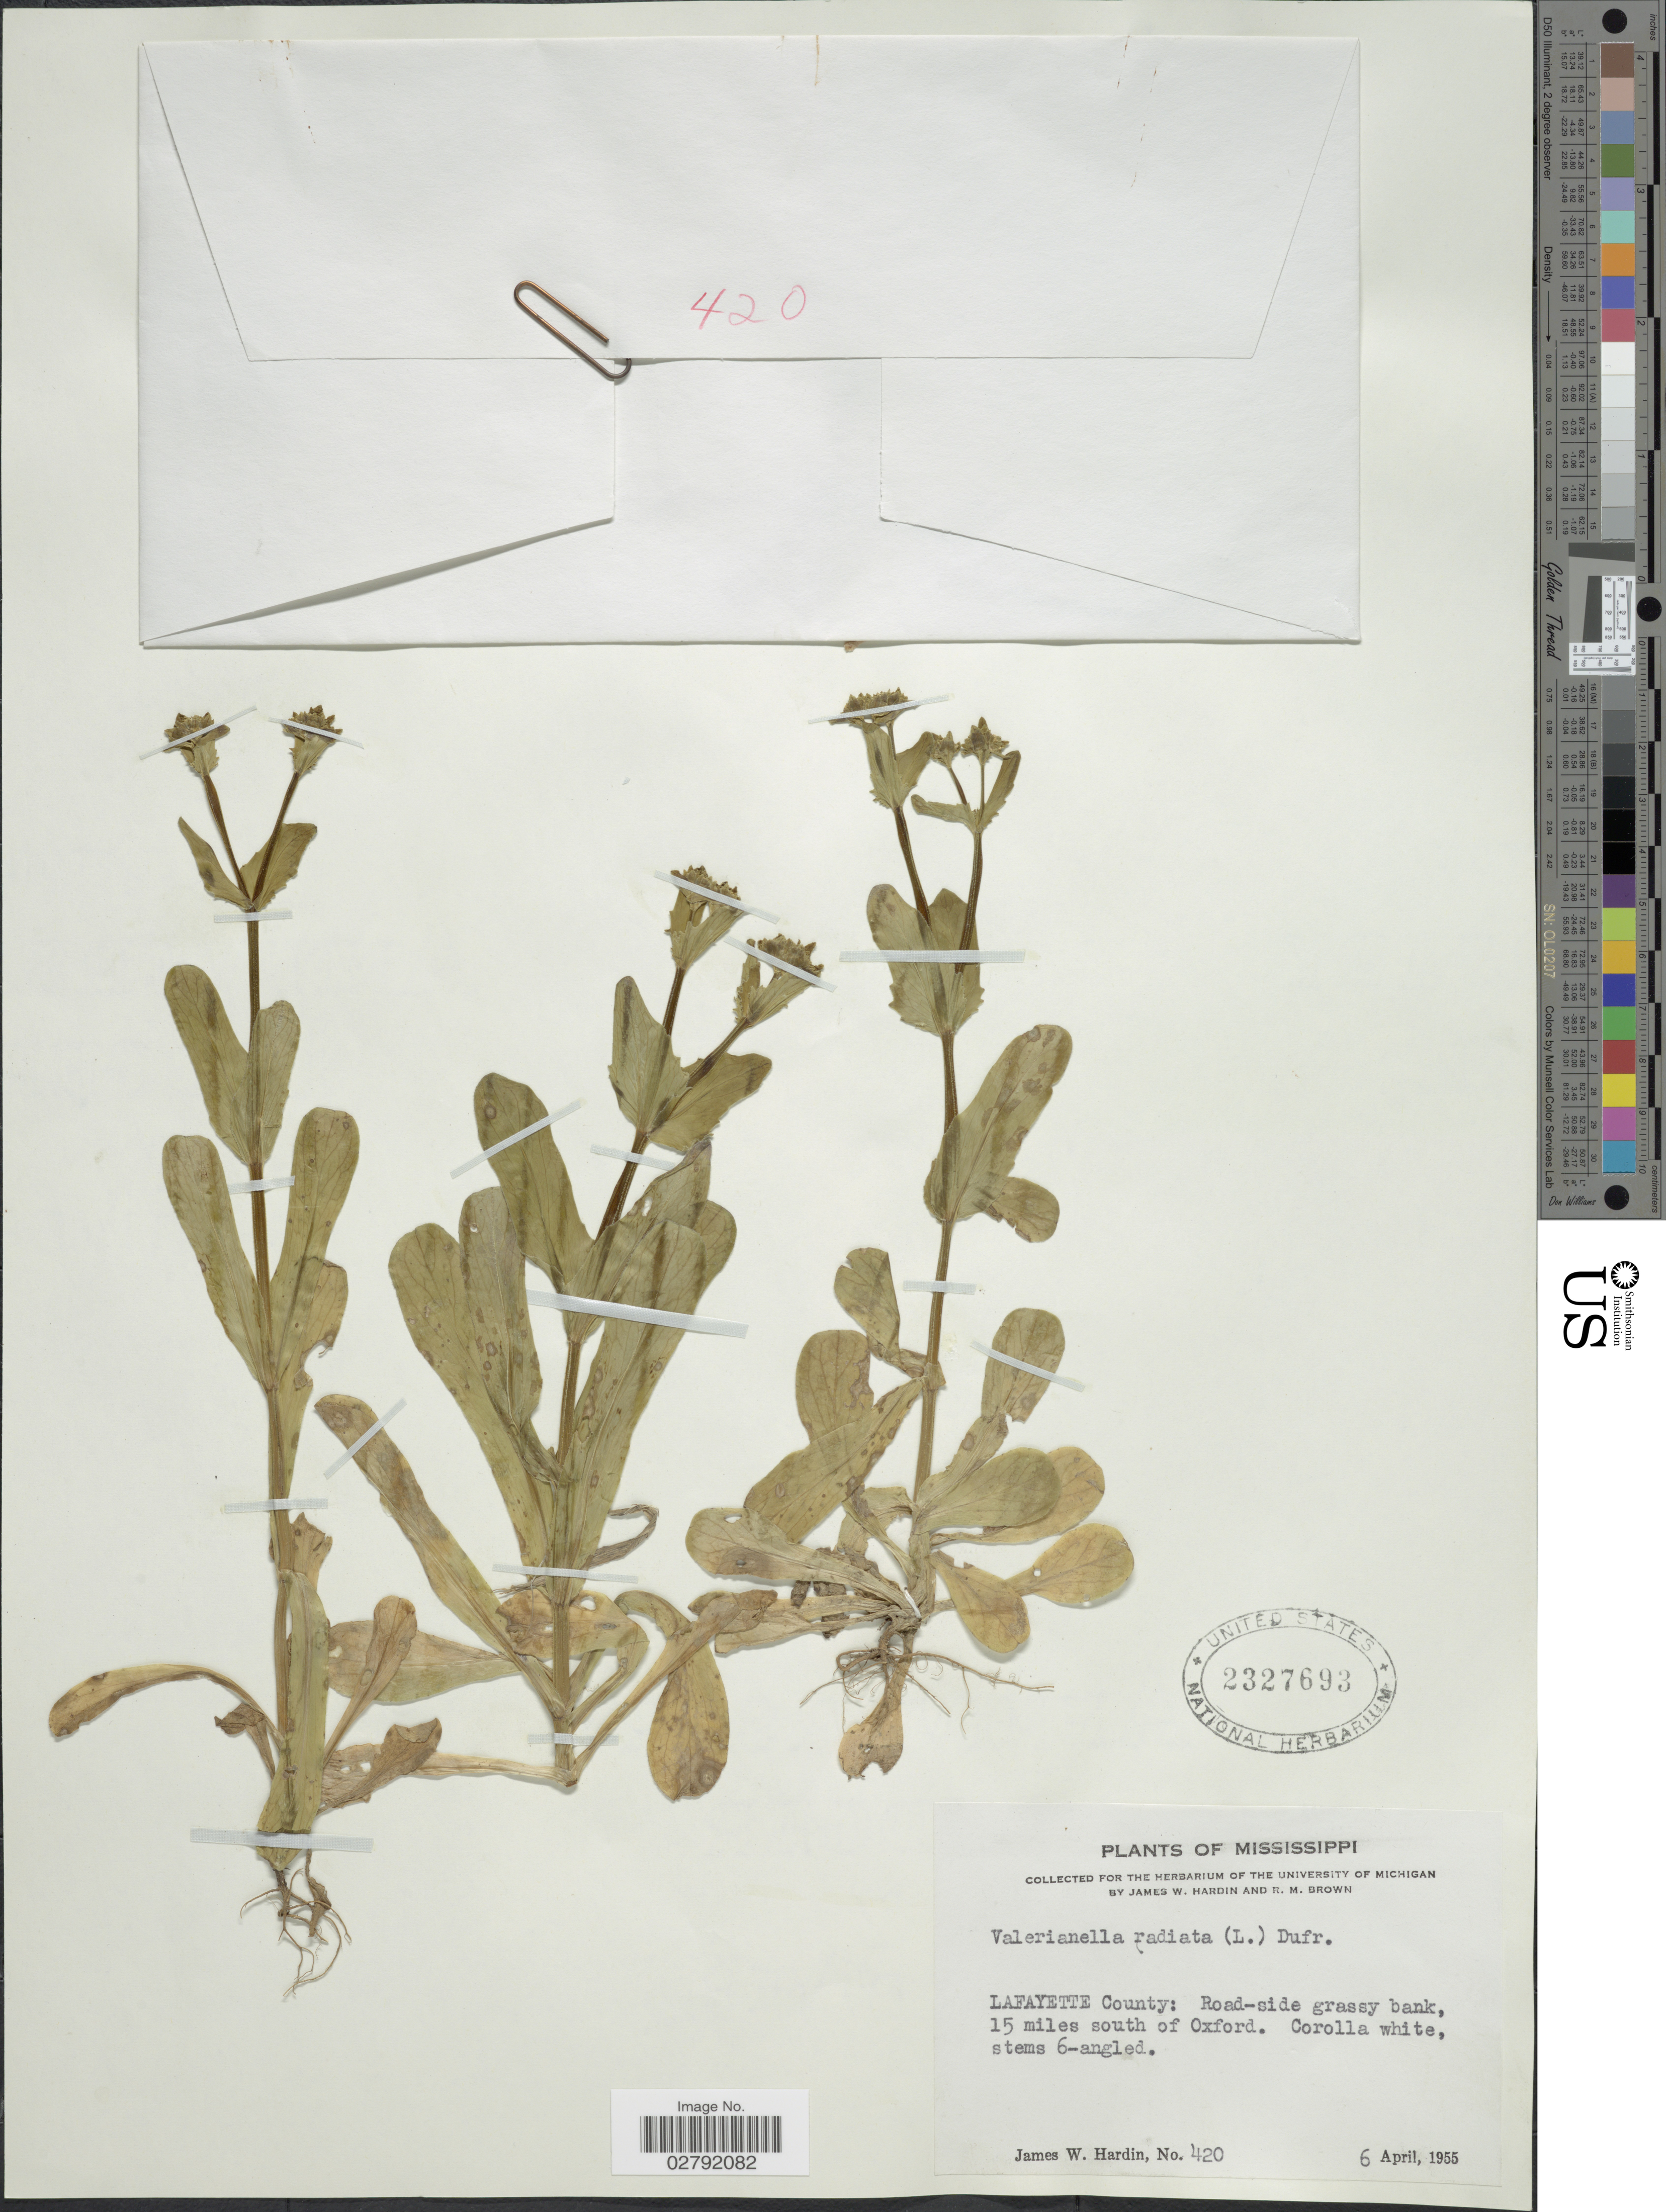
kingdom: Plantae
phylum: Tracheophyta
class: Magnoliopsida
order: Dipsacales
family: Caprifoliaceae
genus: Valerianella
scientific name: Valerianella radiata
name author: (L.) Dufr.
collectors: J. W. Hardin & R. M. Brown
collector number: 420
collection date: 1955-04-06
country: United States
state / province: Mississippi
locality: Lafayette County: Road-side grassy bank, 15 miles south of Oxford.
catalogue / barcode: US 2327693